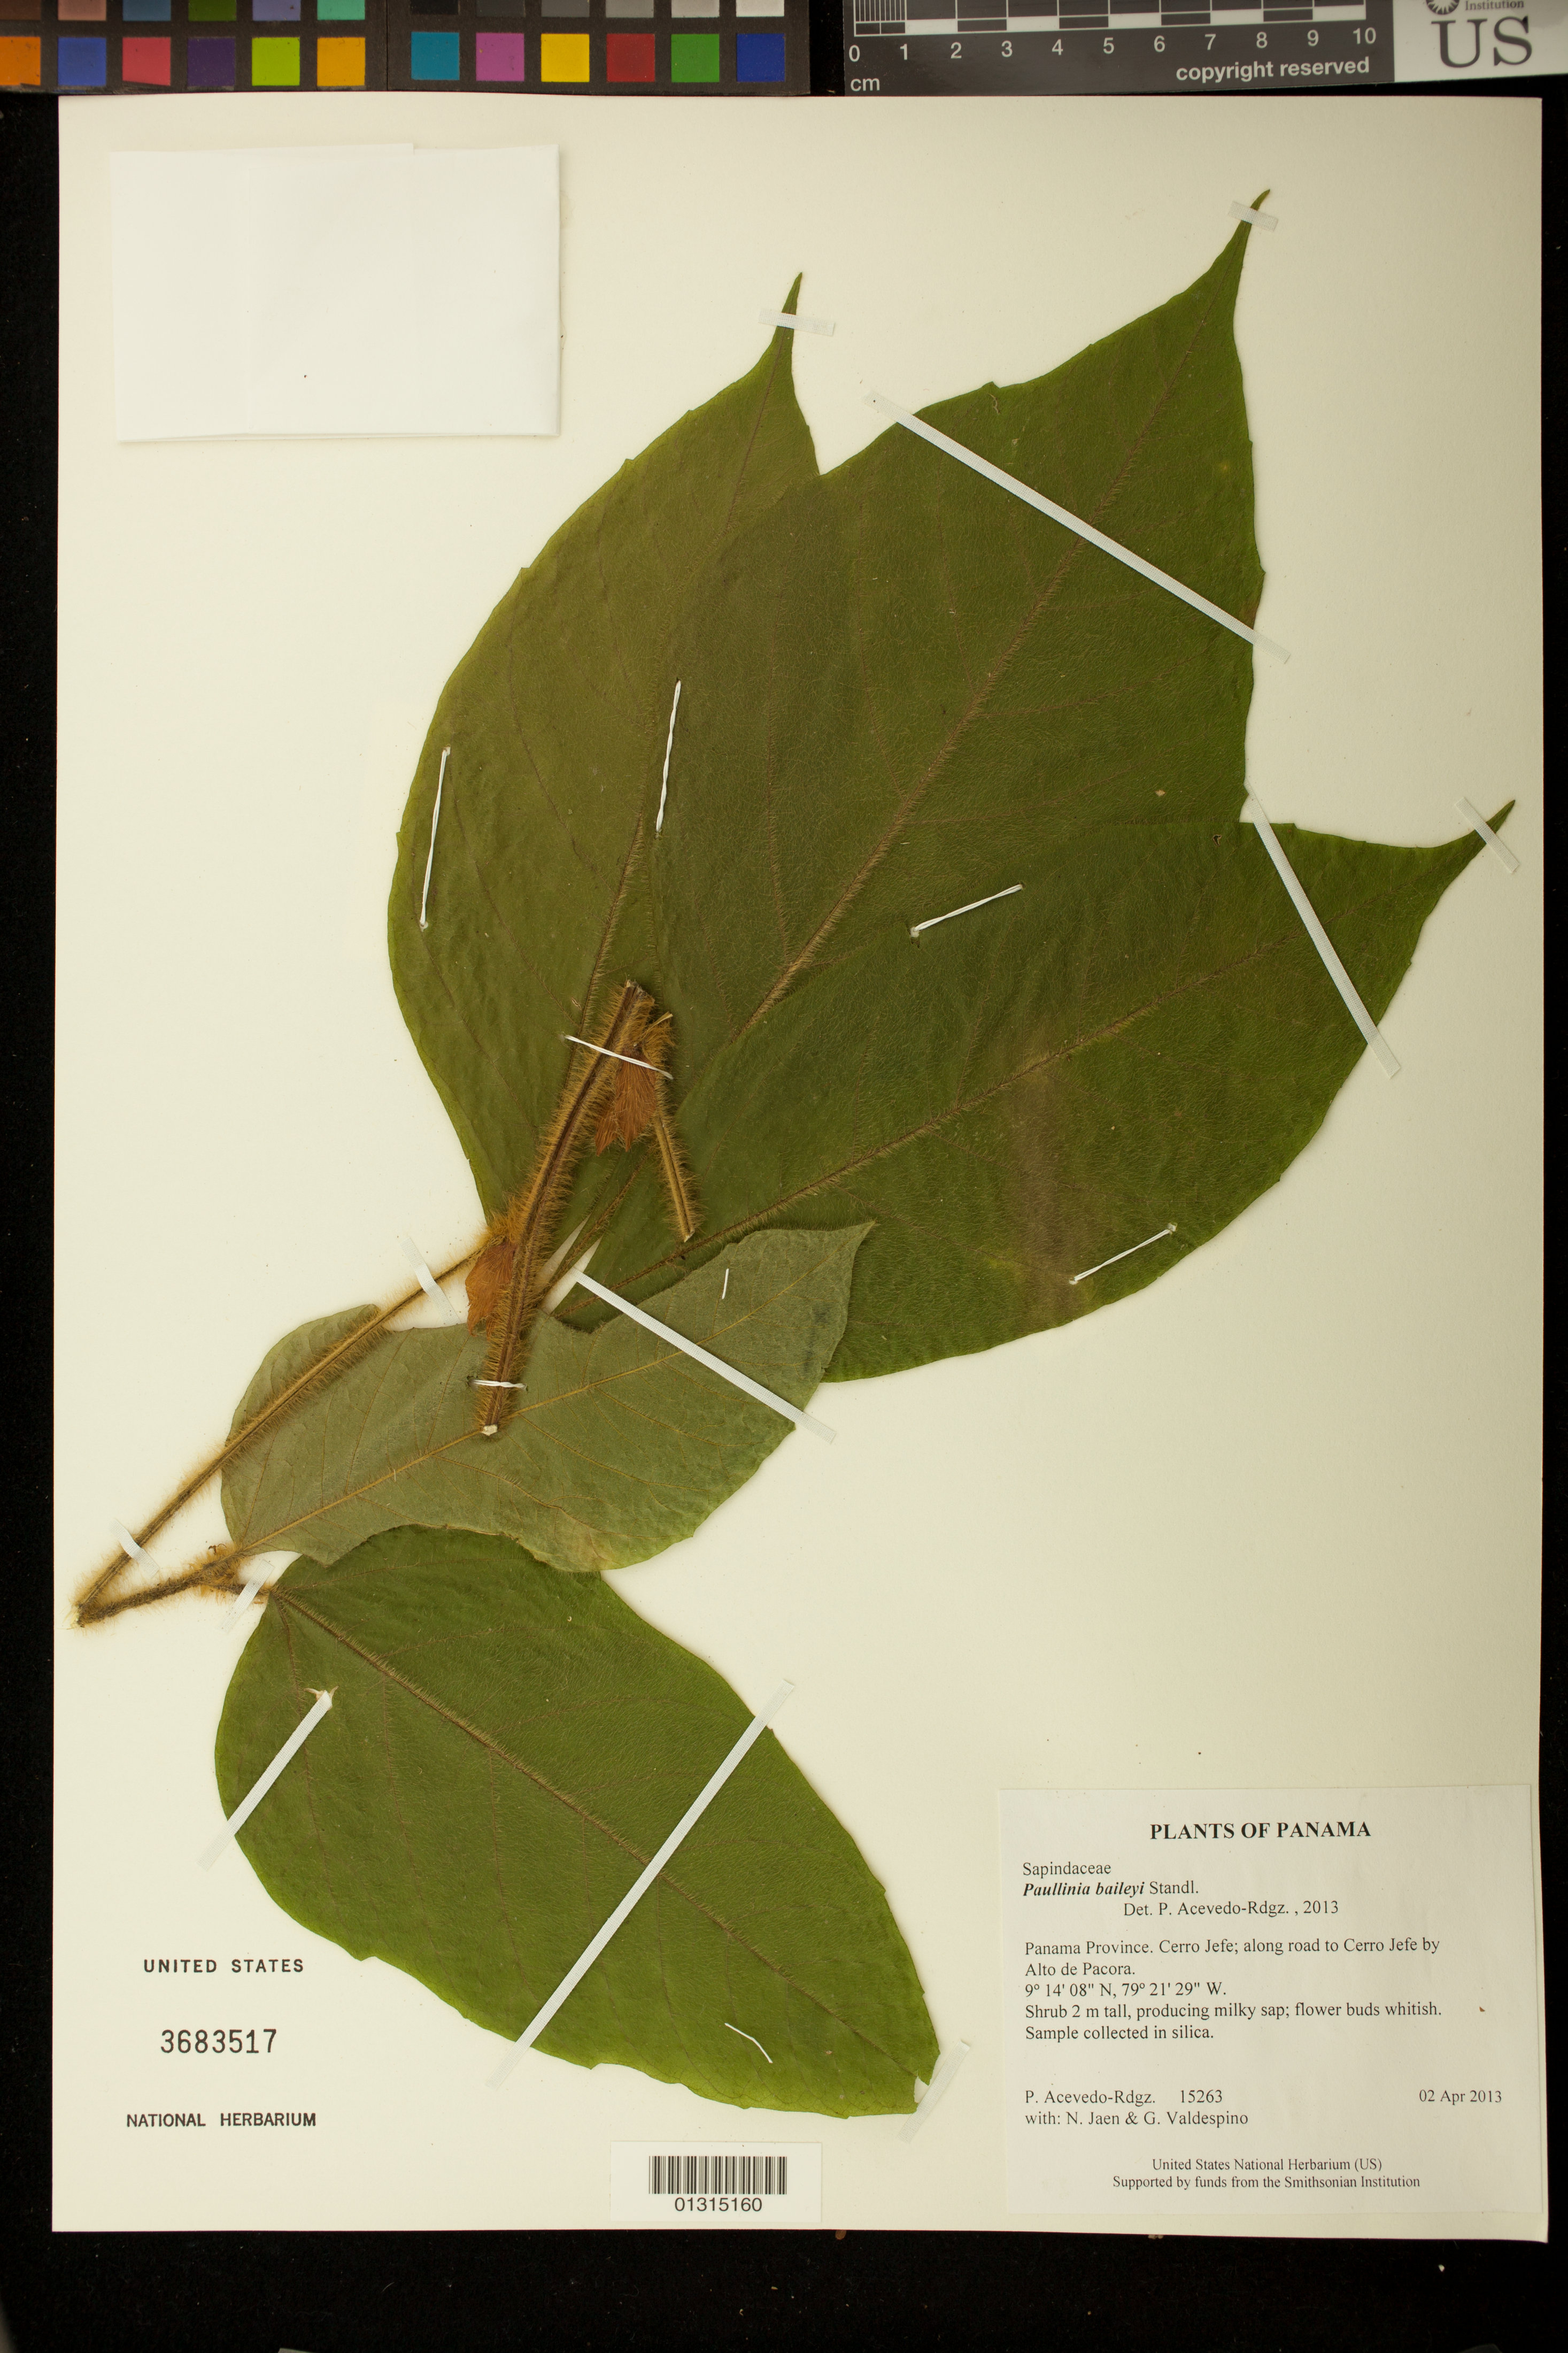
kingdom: Plantae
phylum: Tracheophyta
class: Magnoliopsida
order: Sapindales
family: Sapindaceae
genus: Paullinia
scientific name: Paullinia setosa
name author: Radlk.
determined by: Acevedo-Rodriguez, P., (US), Smithsonian Institution - National Museum of Natural History (UNITED STATES)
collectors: P. Acevedo-Rodr., N. Jaén & G. Valdespino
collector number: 15263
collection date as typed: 02 Apr 2013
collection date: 2013-04-02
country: Panama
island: Panama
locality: Cerro Jefe; along road to Cerro Jefe by Alto de Pacora.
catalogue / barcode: US 3683517